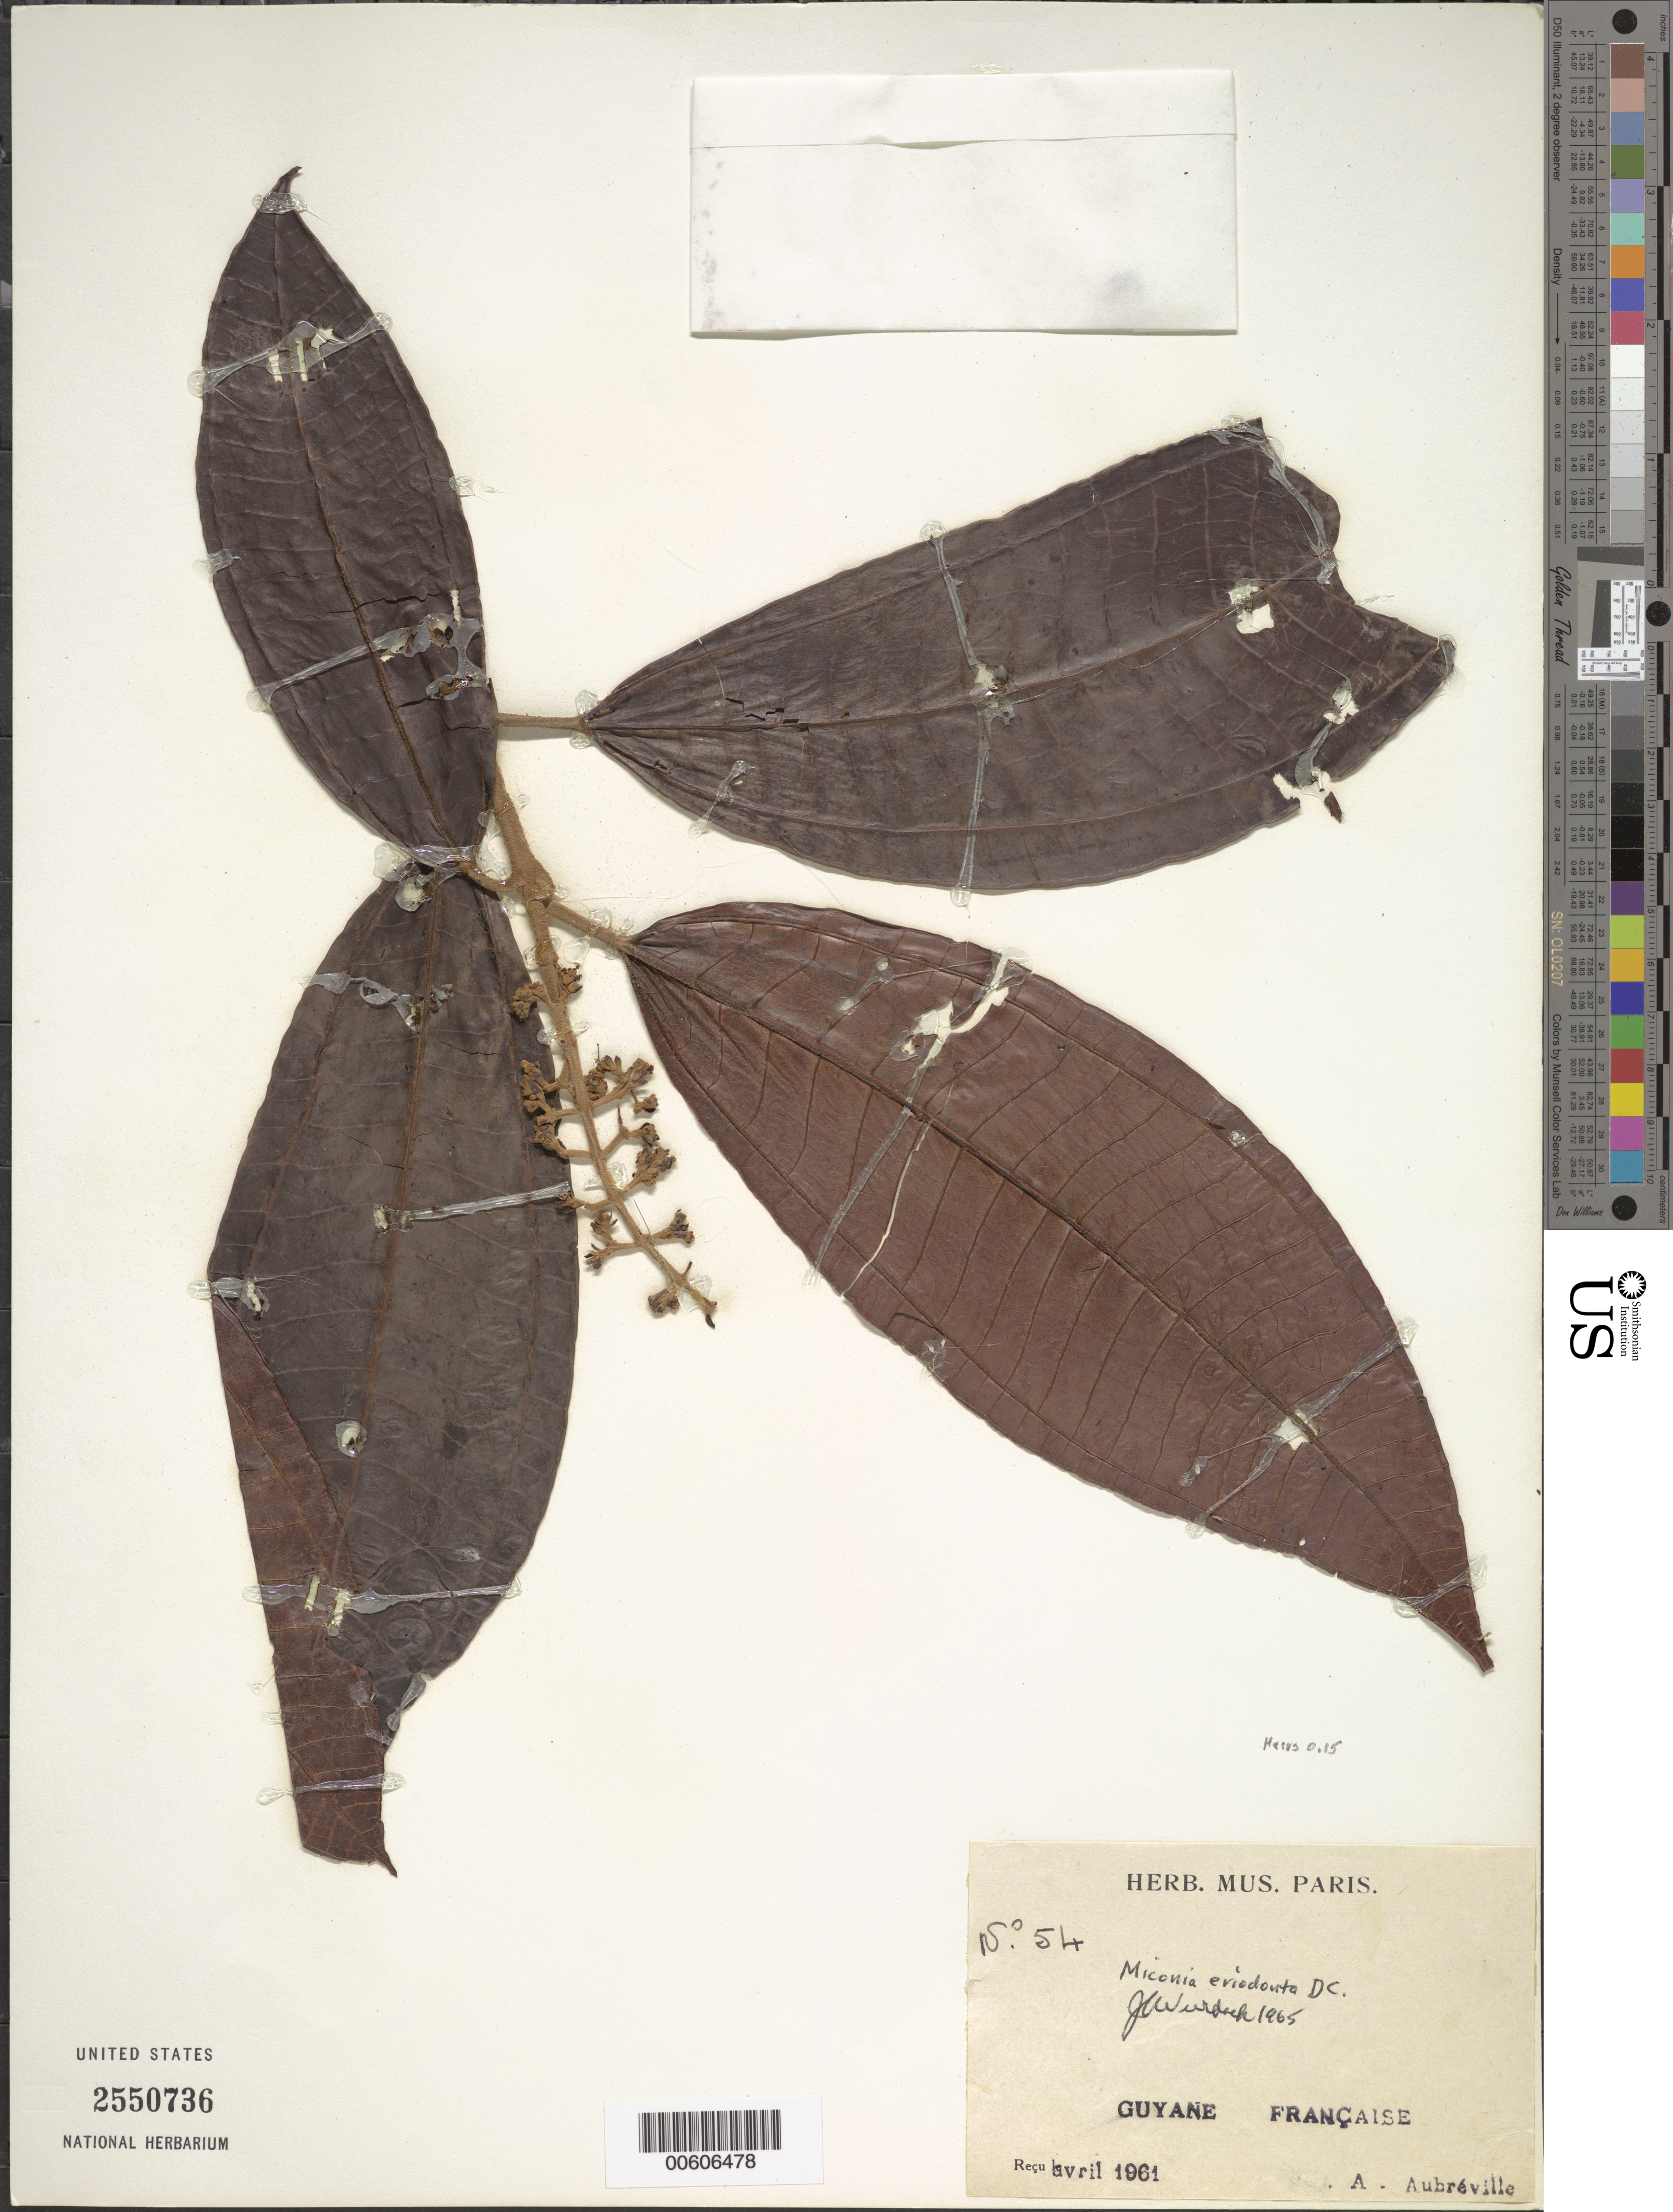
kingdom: Plantae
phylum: Tracheophyta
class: Magnoliopsida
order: Myrtales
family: Melastomataceae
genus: Miconia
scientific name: Miconia eriodonta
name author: DC.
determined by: Wurdack, John J., (US), US (UNITED STATES)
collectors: A. Aubréville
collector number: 54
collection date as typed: Apr-61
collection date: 1961-04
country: French Guiana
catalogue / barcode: US 2550736